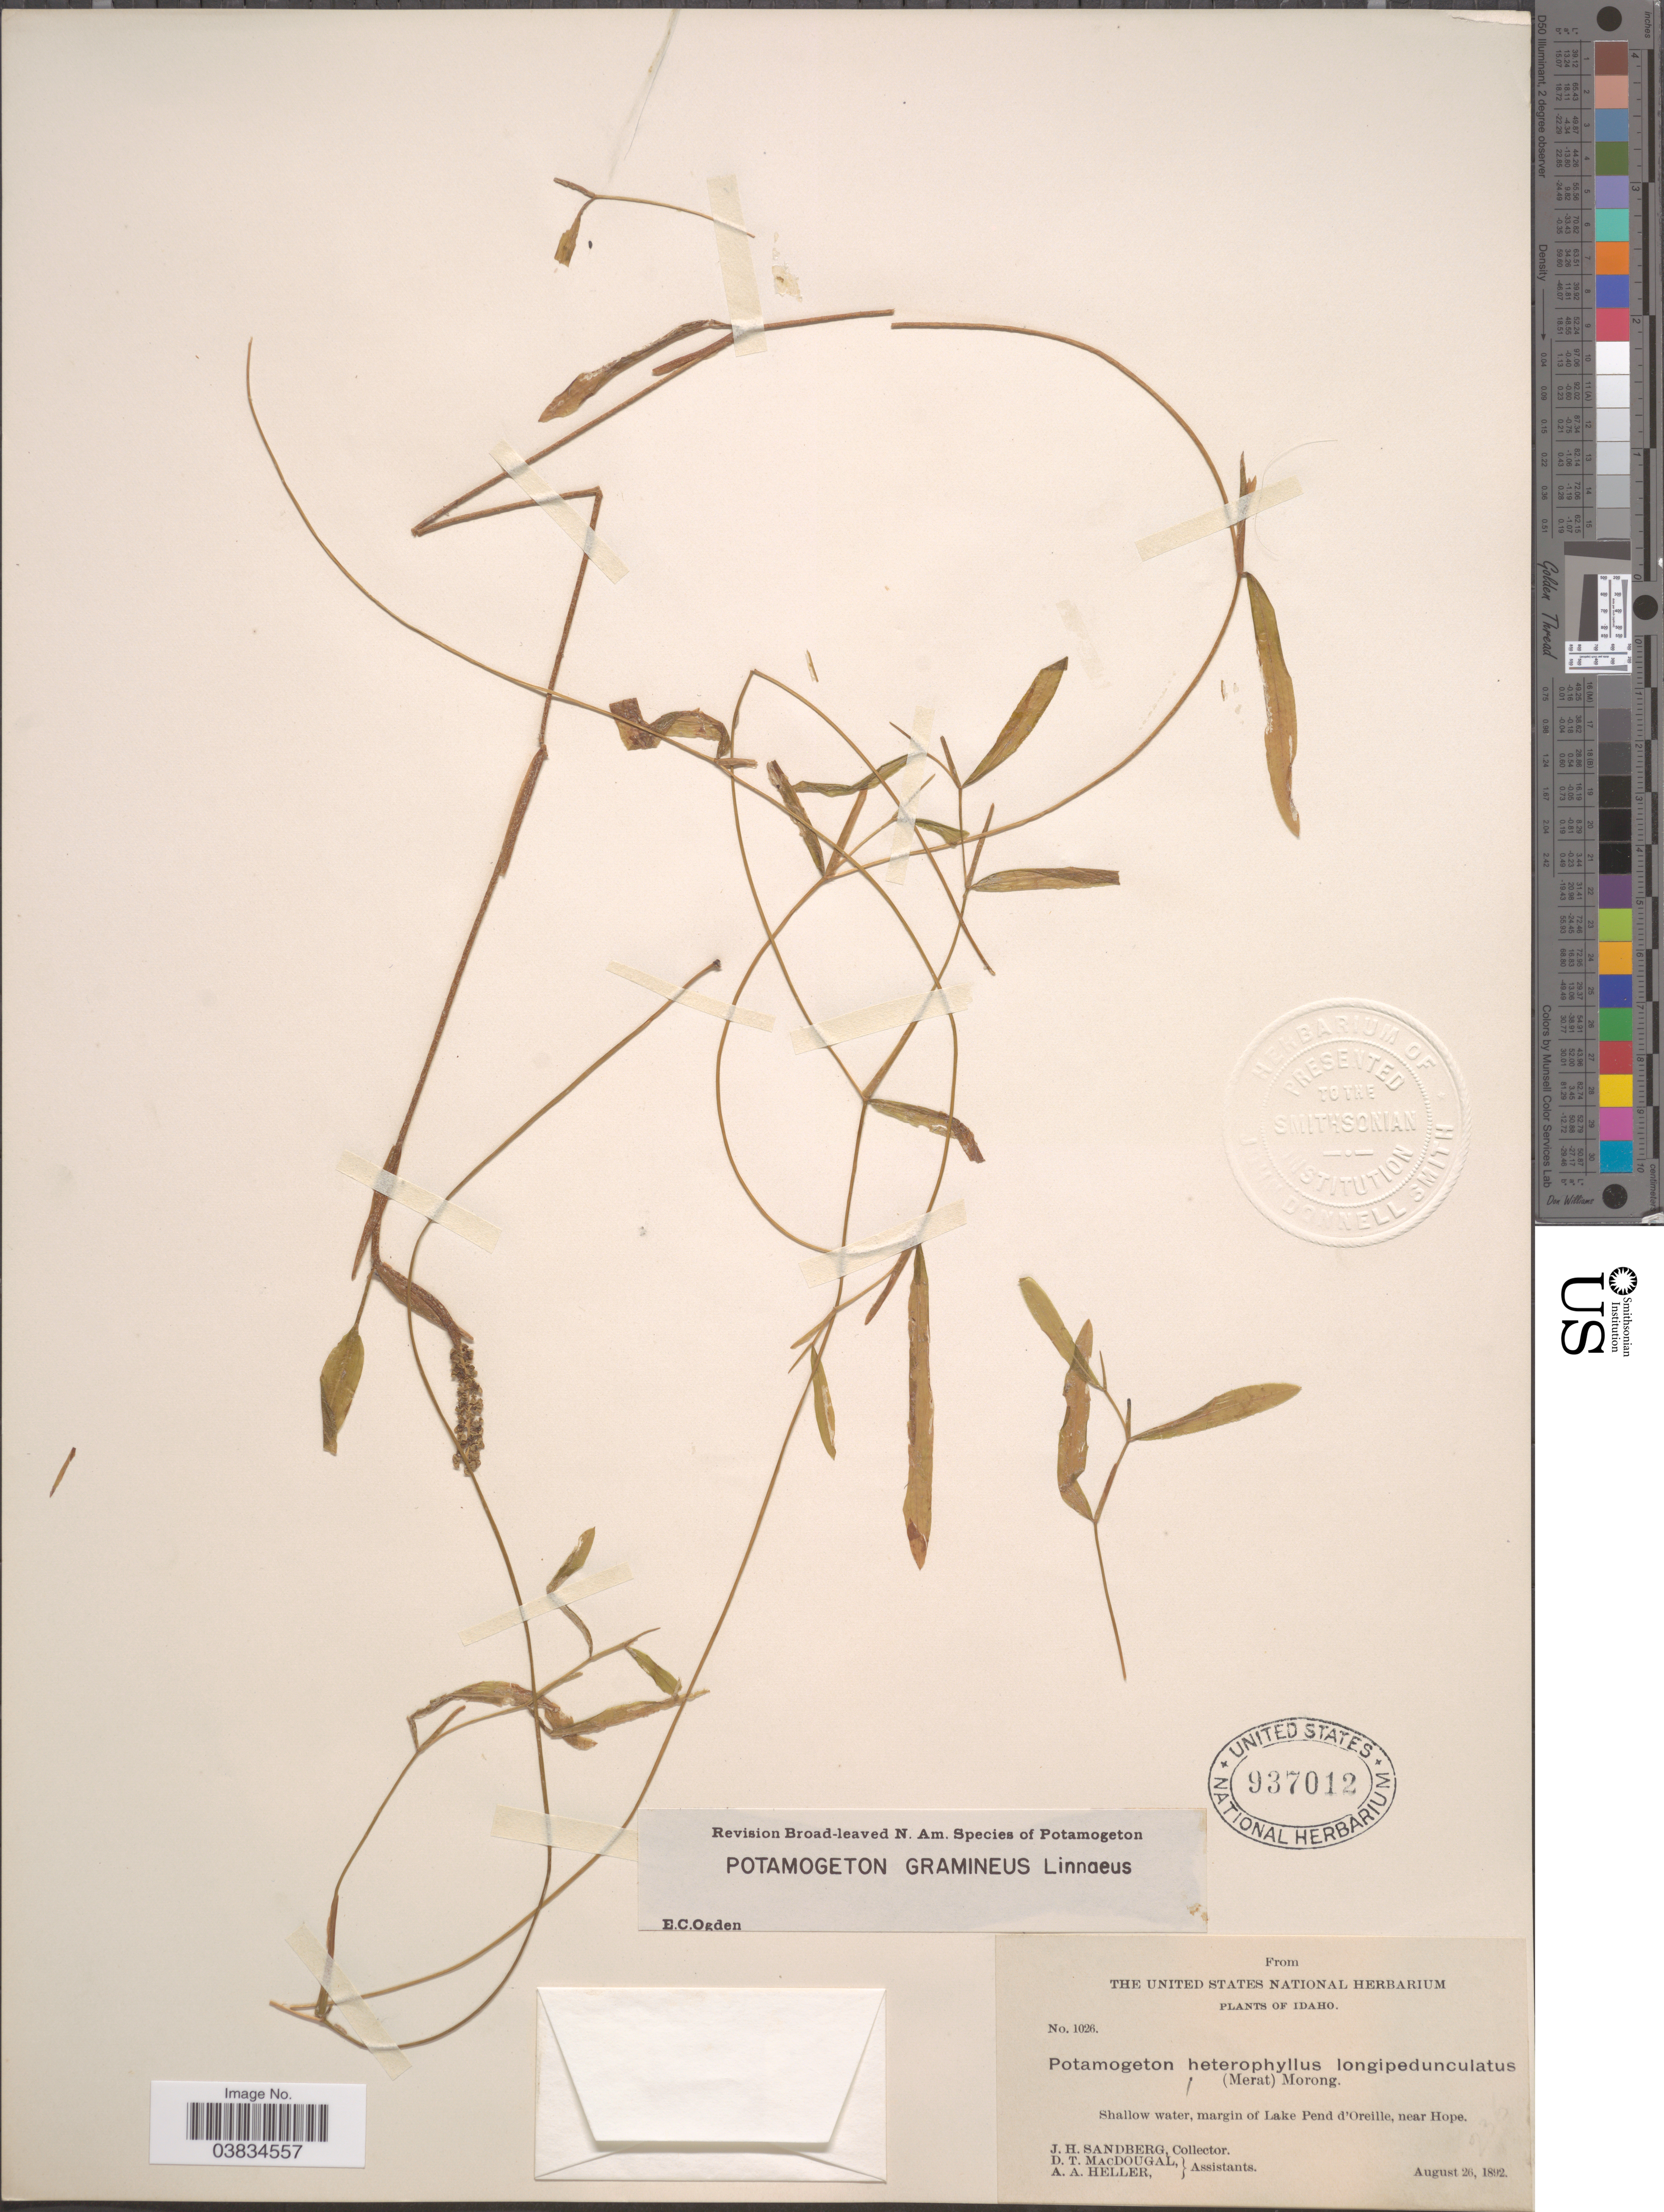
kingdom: Plantae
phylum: Tracheophyta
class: Liliopsida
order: Alismatales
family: Potamogetonaceae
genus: Potamogeton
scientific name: Potamogeton gramineus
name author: L.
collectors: J. H. Sandberg, D. T. MacDougal & A. A. Heller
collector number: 1026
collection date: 1892-08-26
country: United States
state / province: Idaho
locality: Margin of Lake Pend d'Oreille, near Hope.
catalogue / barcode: US 937012